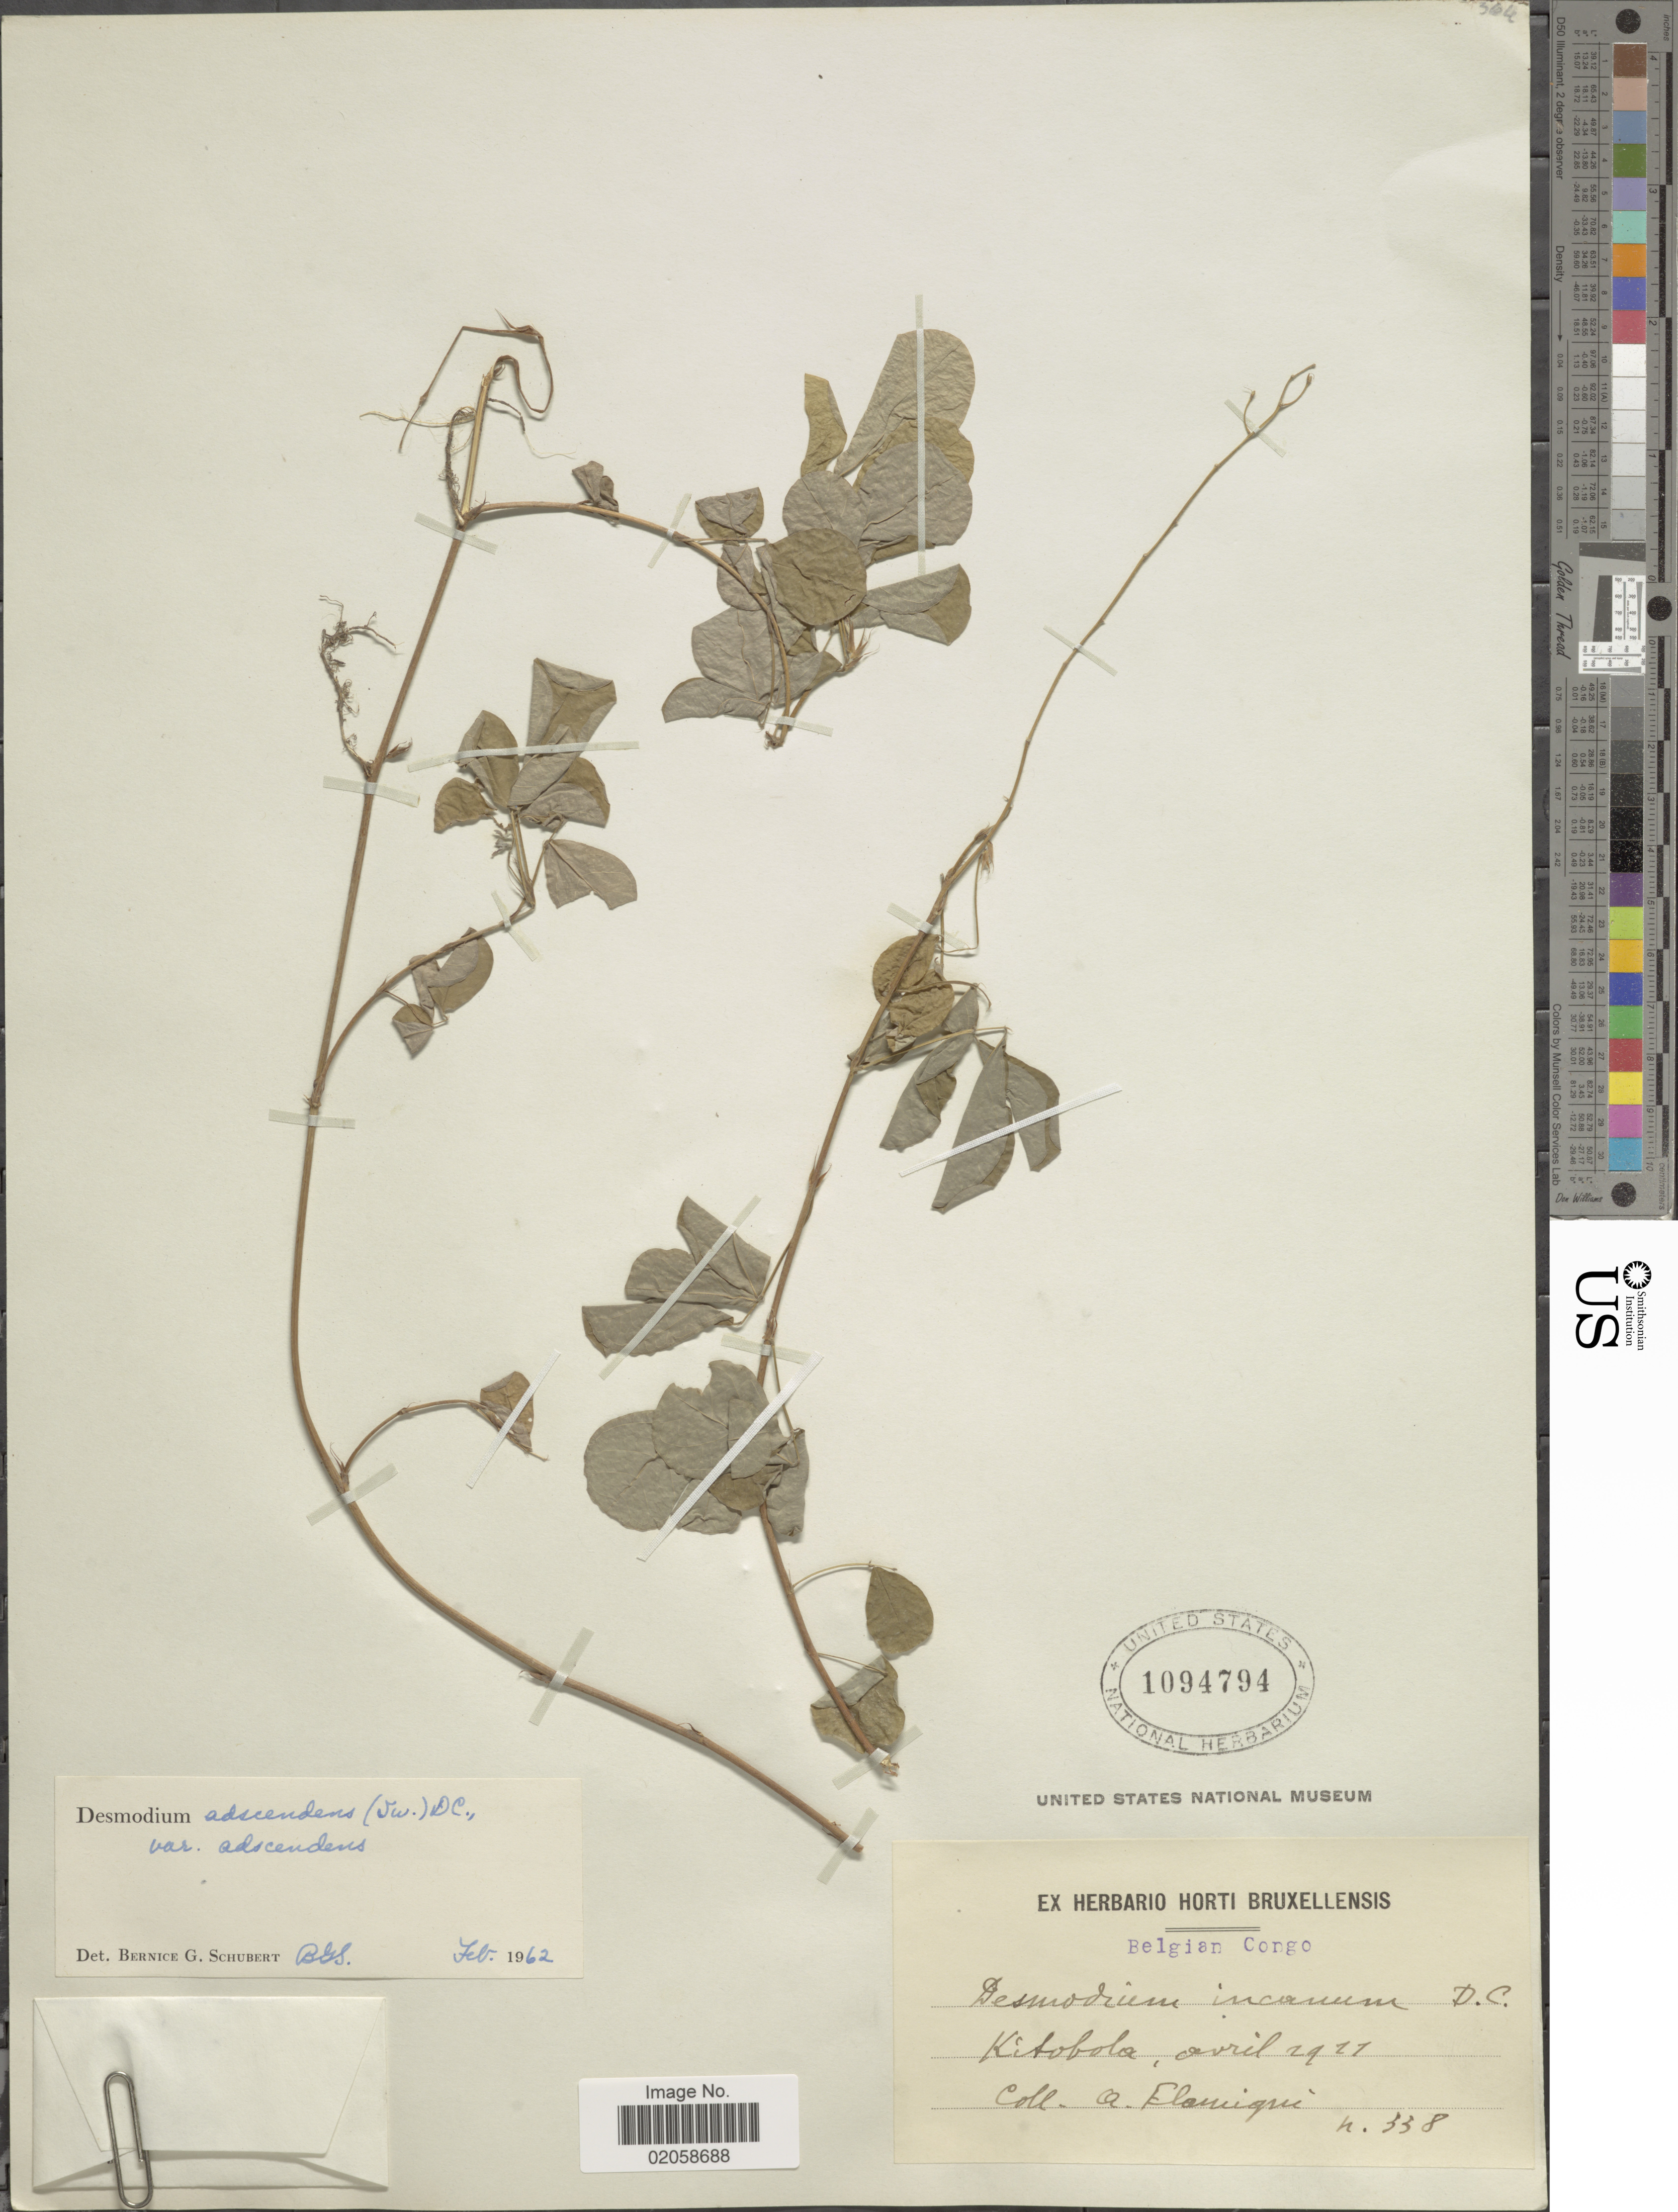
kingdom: Plantae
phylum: Tracheophyta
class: Magnoliopsida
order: Fabales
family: Fabaceae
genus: Grona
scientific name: Grona adscendens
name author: (Sw.) H. Ohashi & K. Ohashi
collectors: Q. Elamigui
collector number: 338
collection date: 1911-04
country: Congo, Democratic Republic of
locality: Belgian Congo, Kitobola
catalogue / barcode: US 1094794